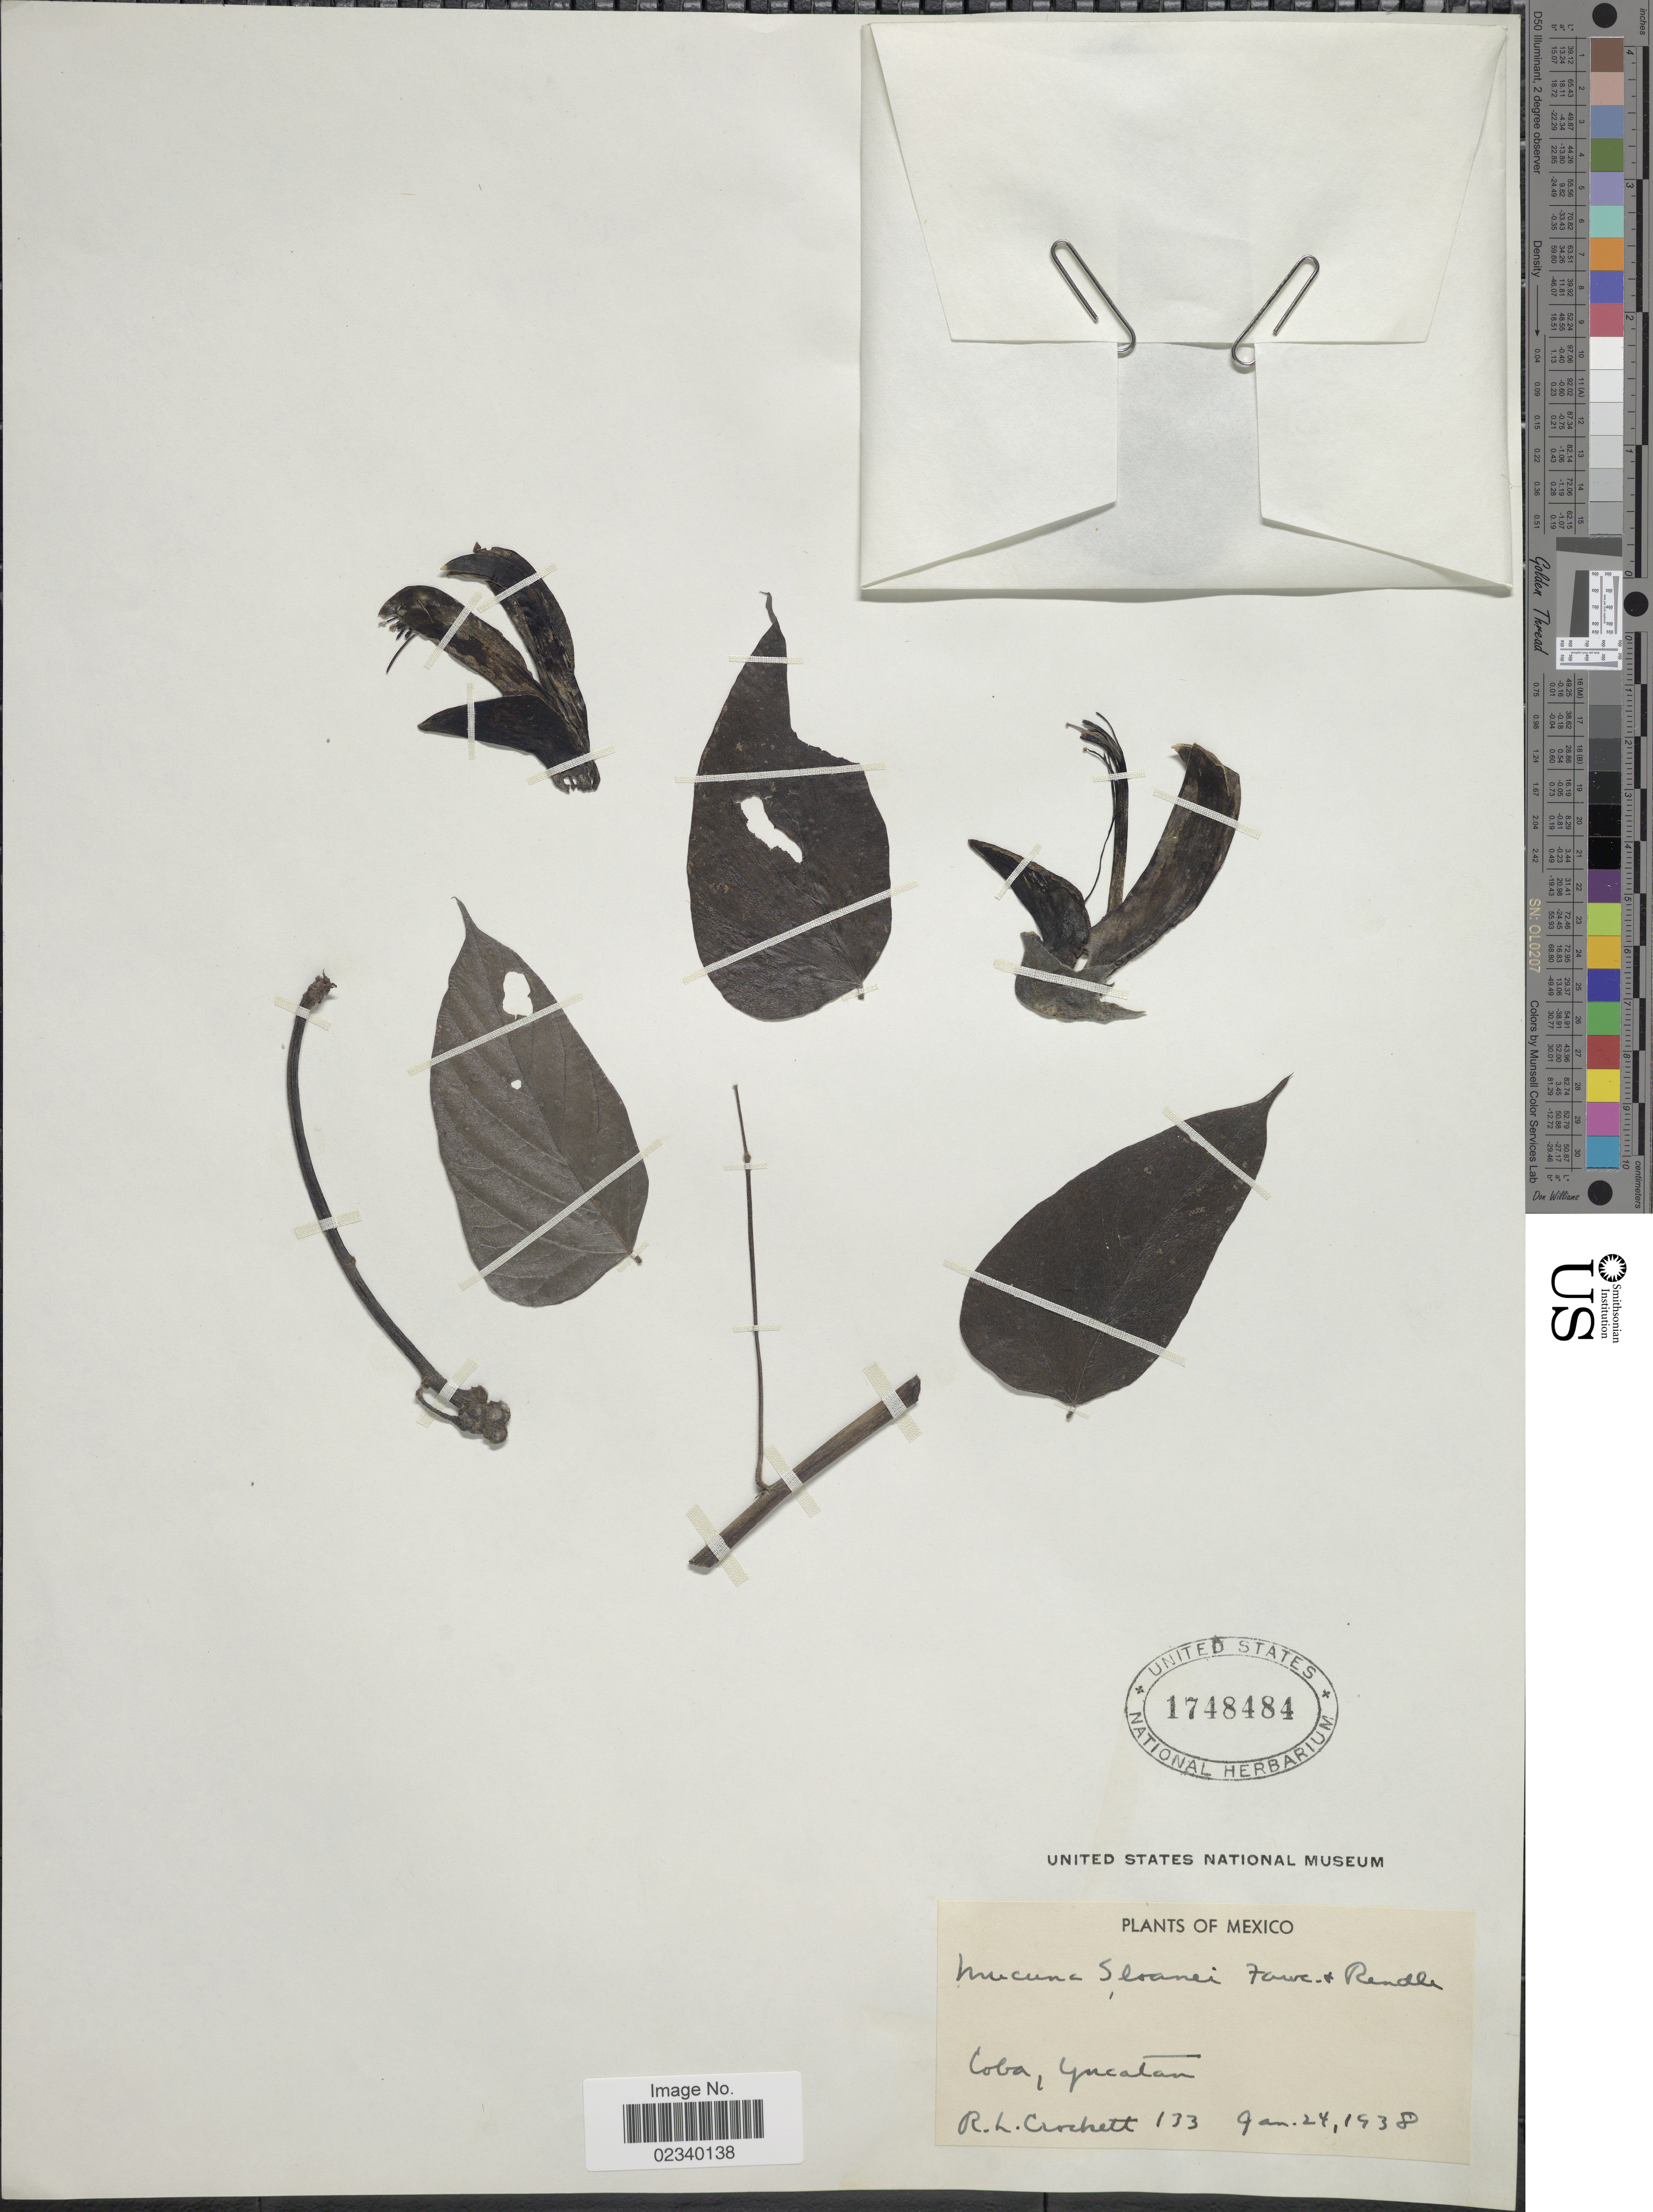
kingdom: Plantae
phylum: Tracheophyta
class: Magnoliopsida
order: Fabales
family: Fabaceae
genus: Mucuna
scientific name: Mucuna sloanei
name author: Fawc. & Rendle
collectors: R. Crockett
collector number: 133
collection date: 1938-01-24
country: Mexico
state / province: Yucatán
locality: Coba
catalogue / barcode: US 1748484